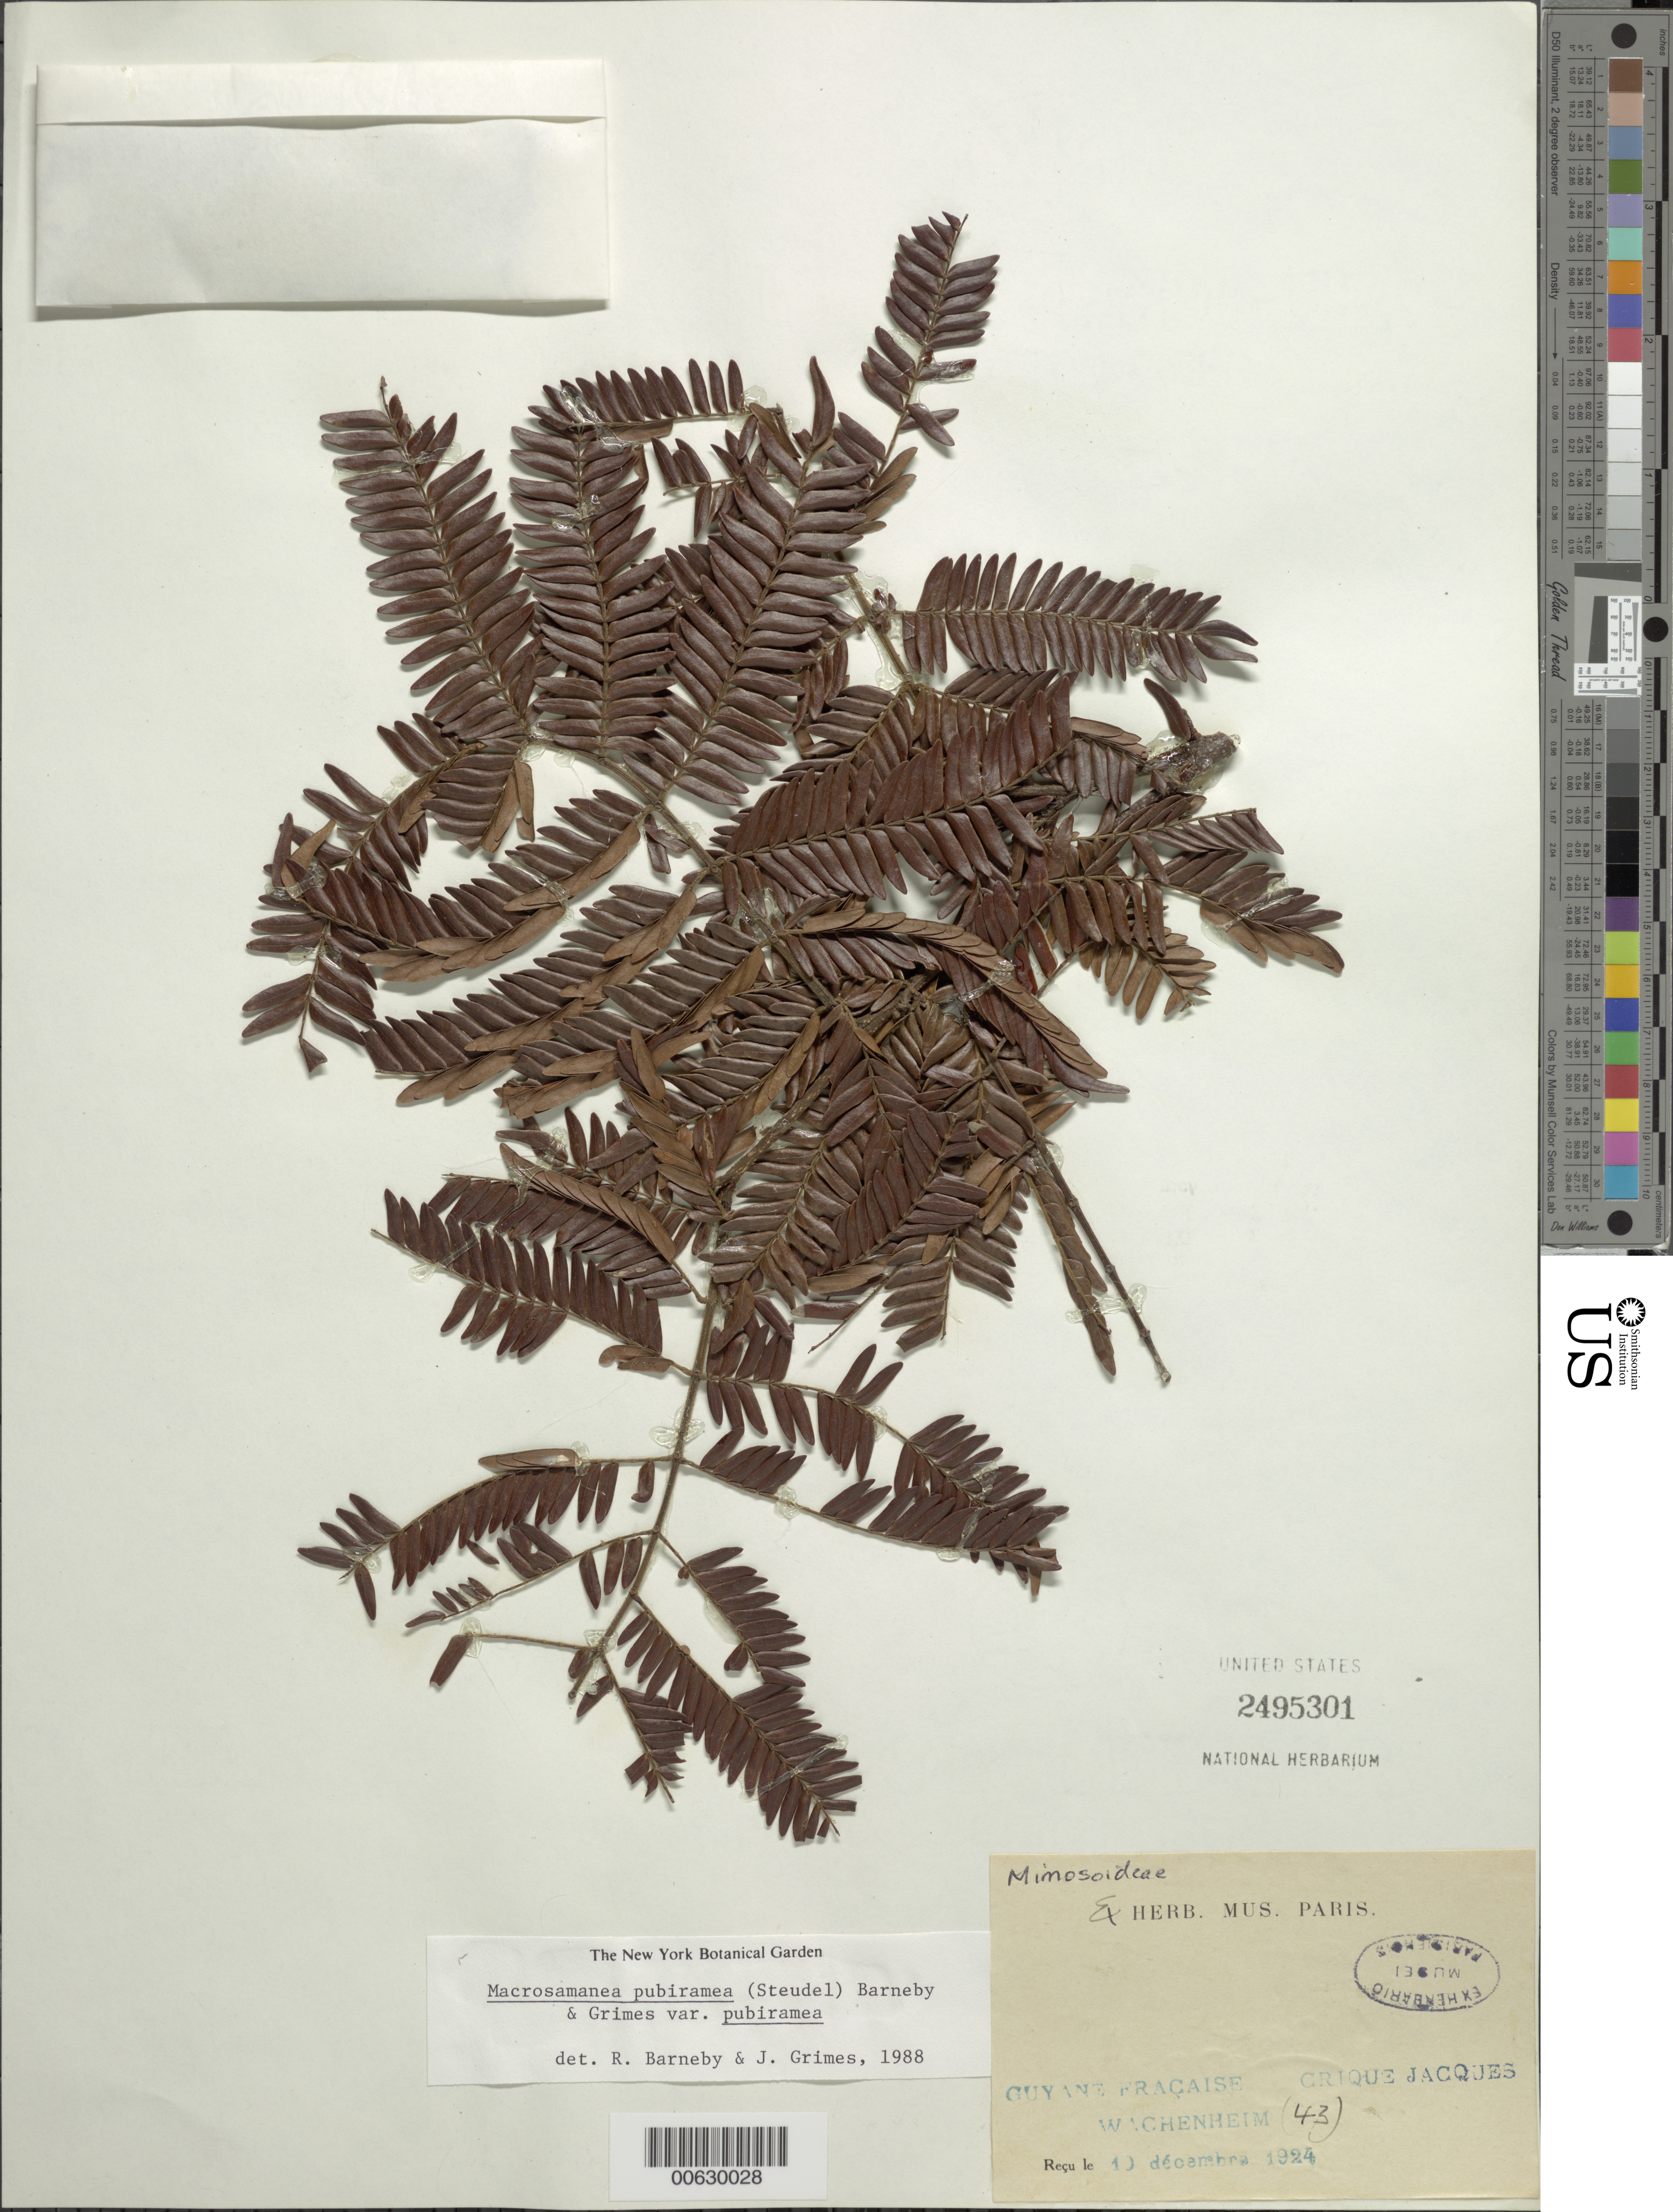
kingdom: Plantae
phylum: Tracheophyta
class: Magnoliopsida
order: Fabales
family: Fabaceae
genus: Macrosamanea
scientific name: Macrosamanea pubiramea var. pubiramea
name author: (Steud.) Barneby & J.W. Grimes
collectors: -. Wachenheim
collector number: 43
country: French Guiana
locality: Guyana Française, Crique Jacques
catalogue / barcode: US 2495301